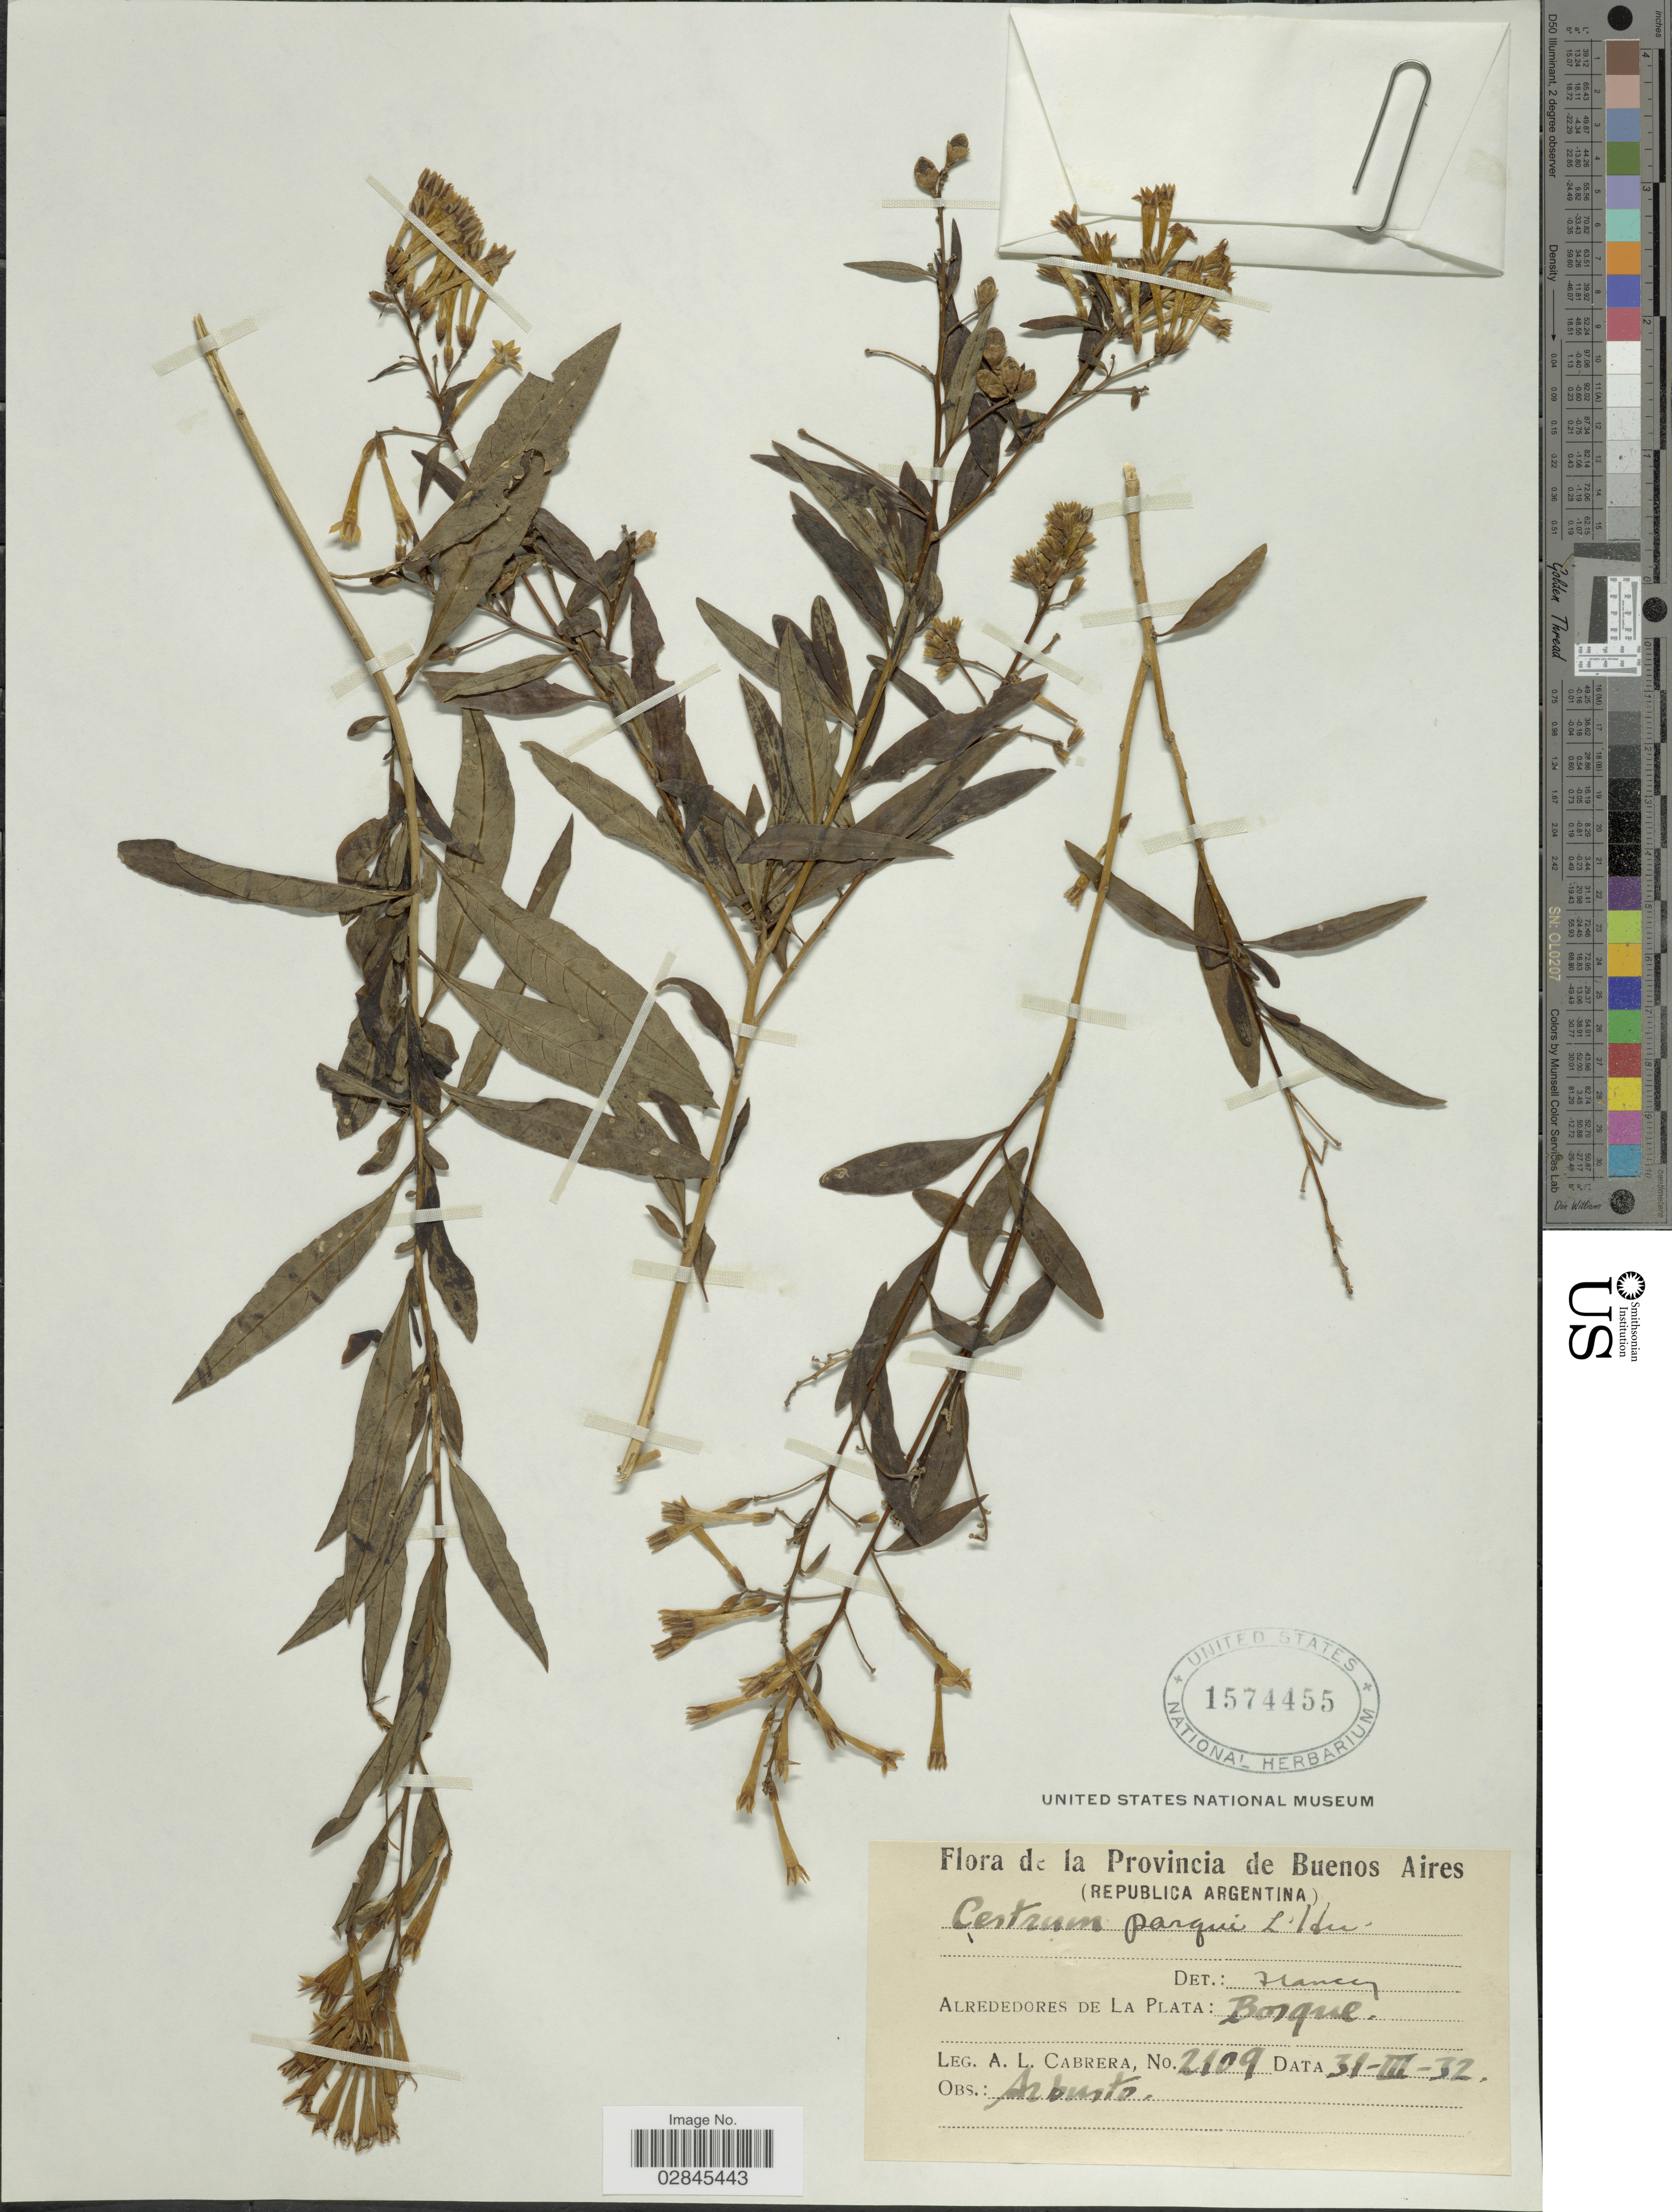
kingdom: Plantae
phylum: Tracheophyta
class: Magnoliopsida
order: Solanales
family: Solanaceae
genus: Cestrum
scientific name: Cestrum parqui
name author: L'Hér.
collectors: A. L. Cabrera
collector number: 2109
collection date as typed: Transcribed d/m/y: 31/3/32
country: Argentina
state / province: Buenos Aires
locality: Alrededores de La Plata: Bosque.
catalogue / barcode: US 1574455